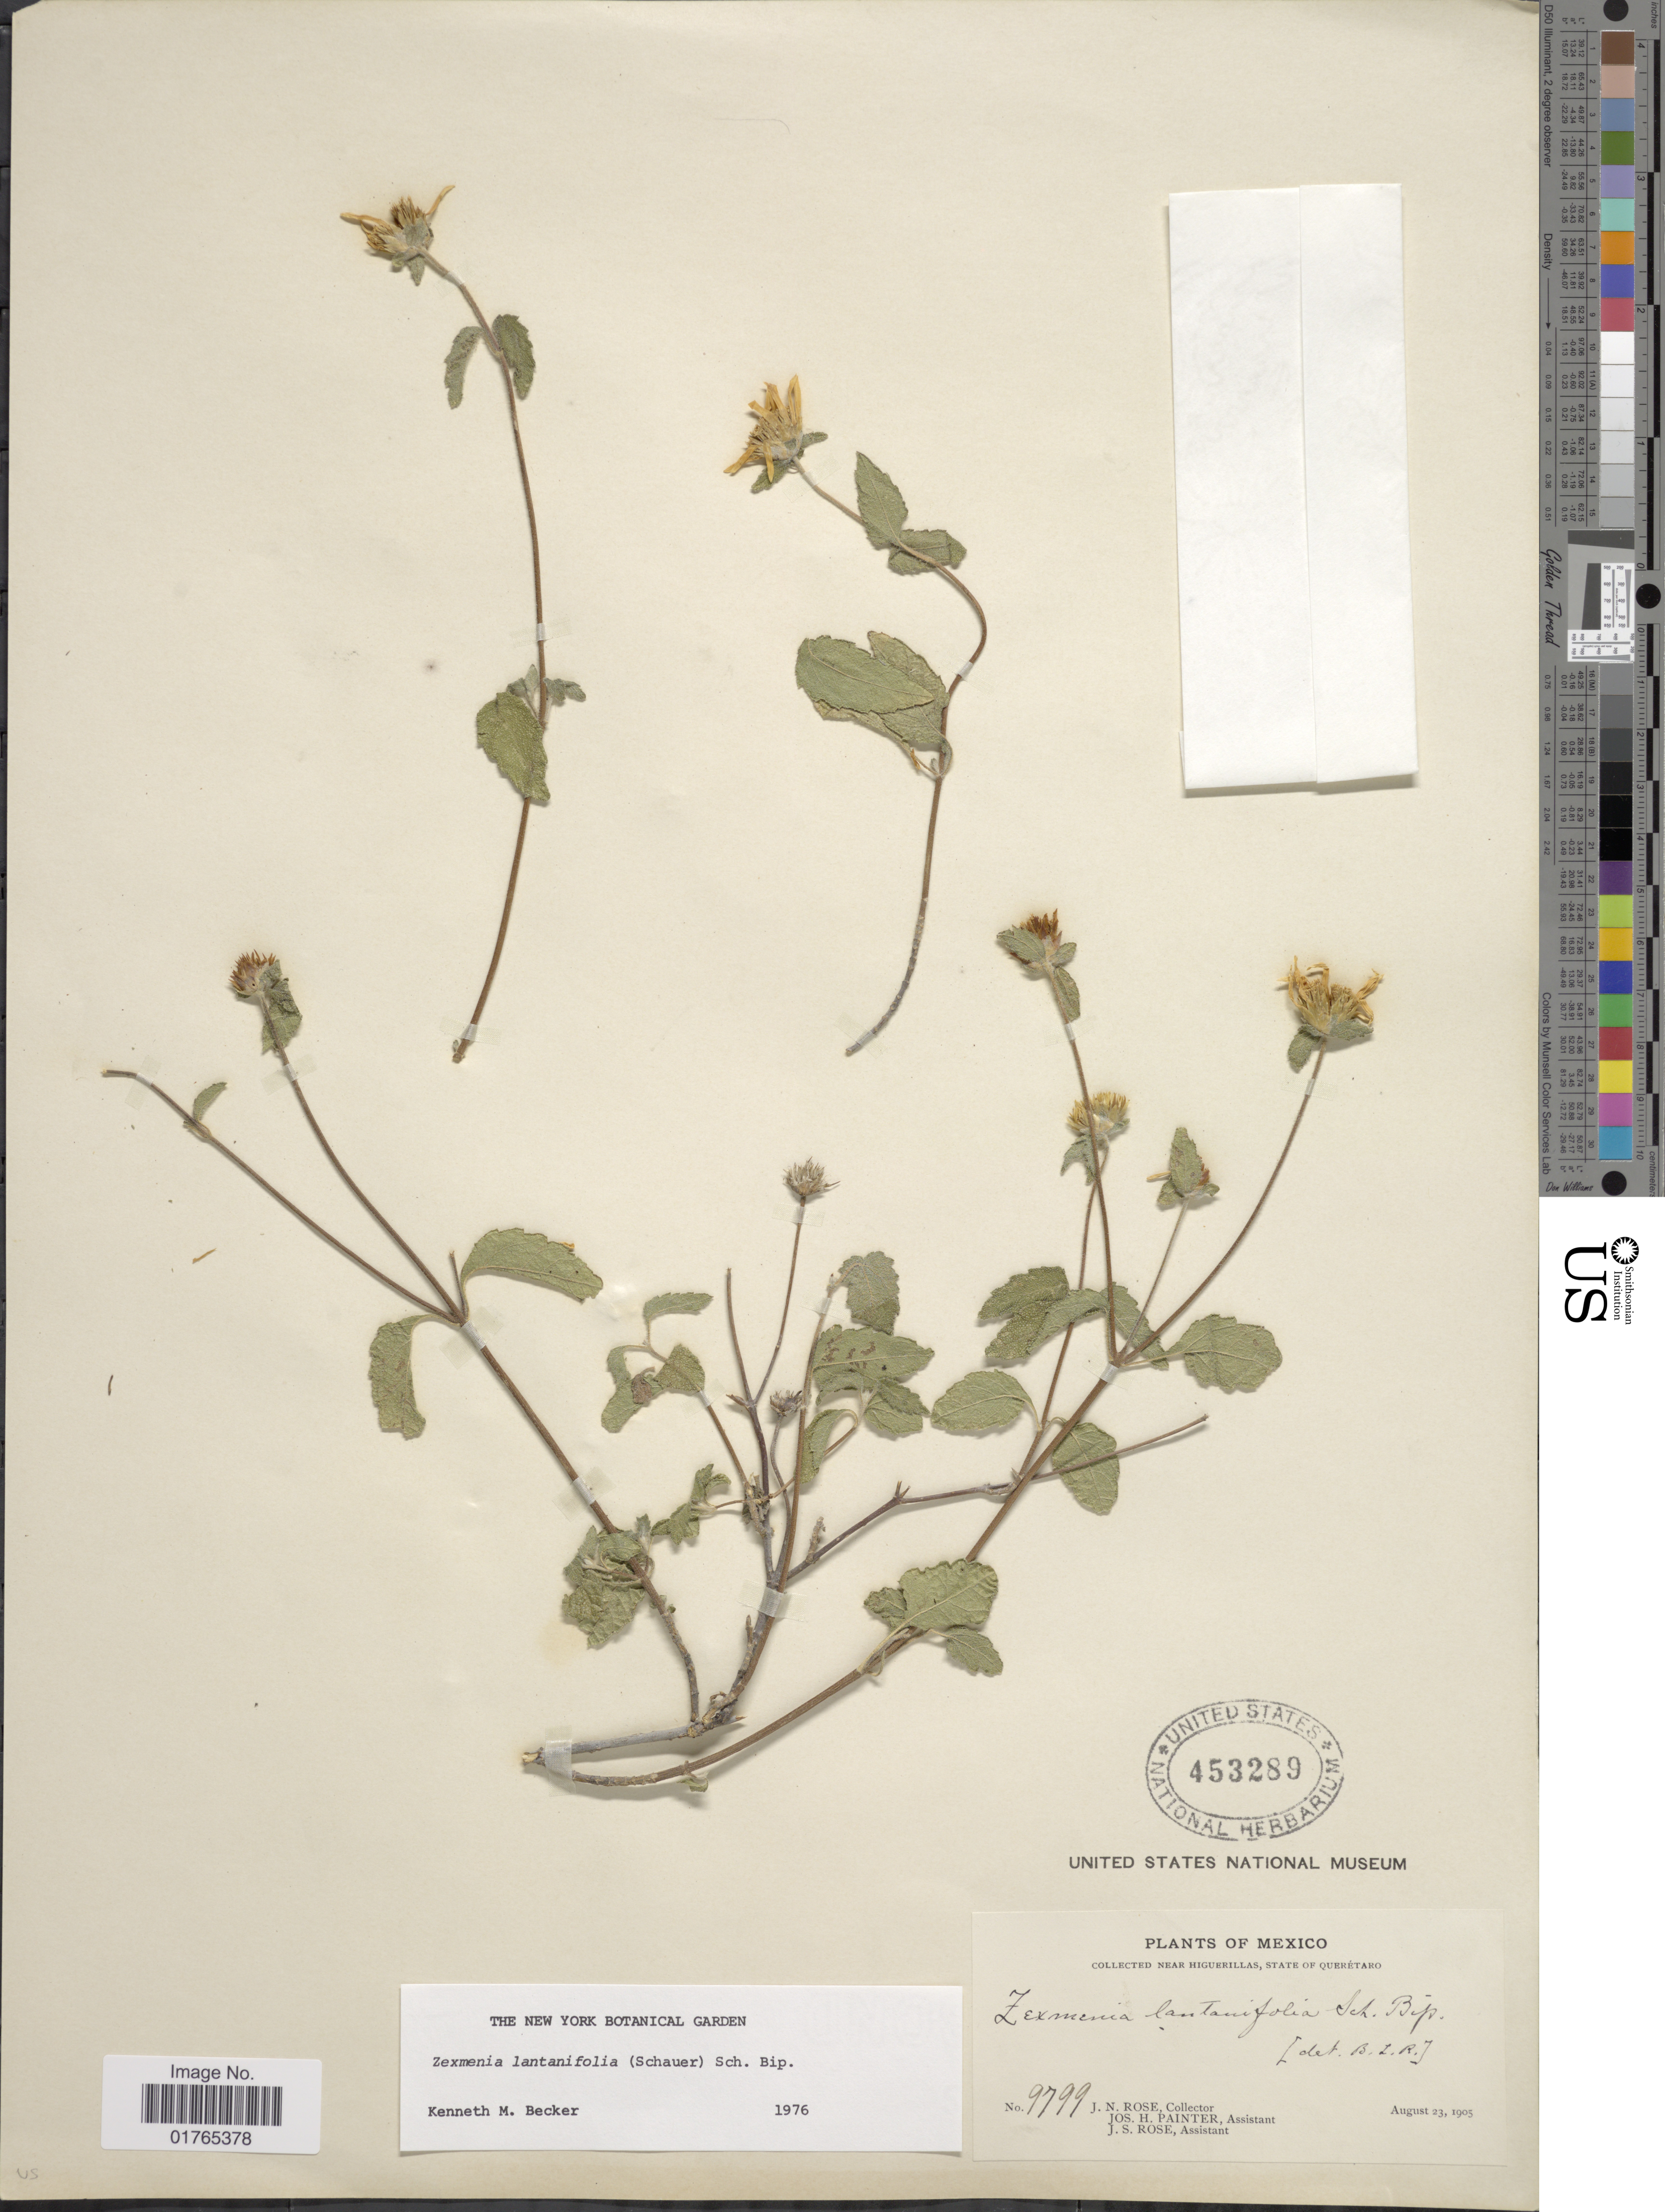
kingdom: Plantae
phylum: Tracheophyta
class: Magnoliopsida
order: Asterales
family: Asteraceae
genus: Jefea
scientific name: Jefea lantanifolia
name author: (S. Schauer) Strother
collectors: J. N. Rose, J. H. Painter & J. S. Rose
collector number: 9799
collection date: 1905-08-23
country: Mexico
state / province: Querétaro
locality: Near Higuerillas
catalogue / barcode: US 453289